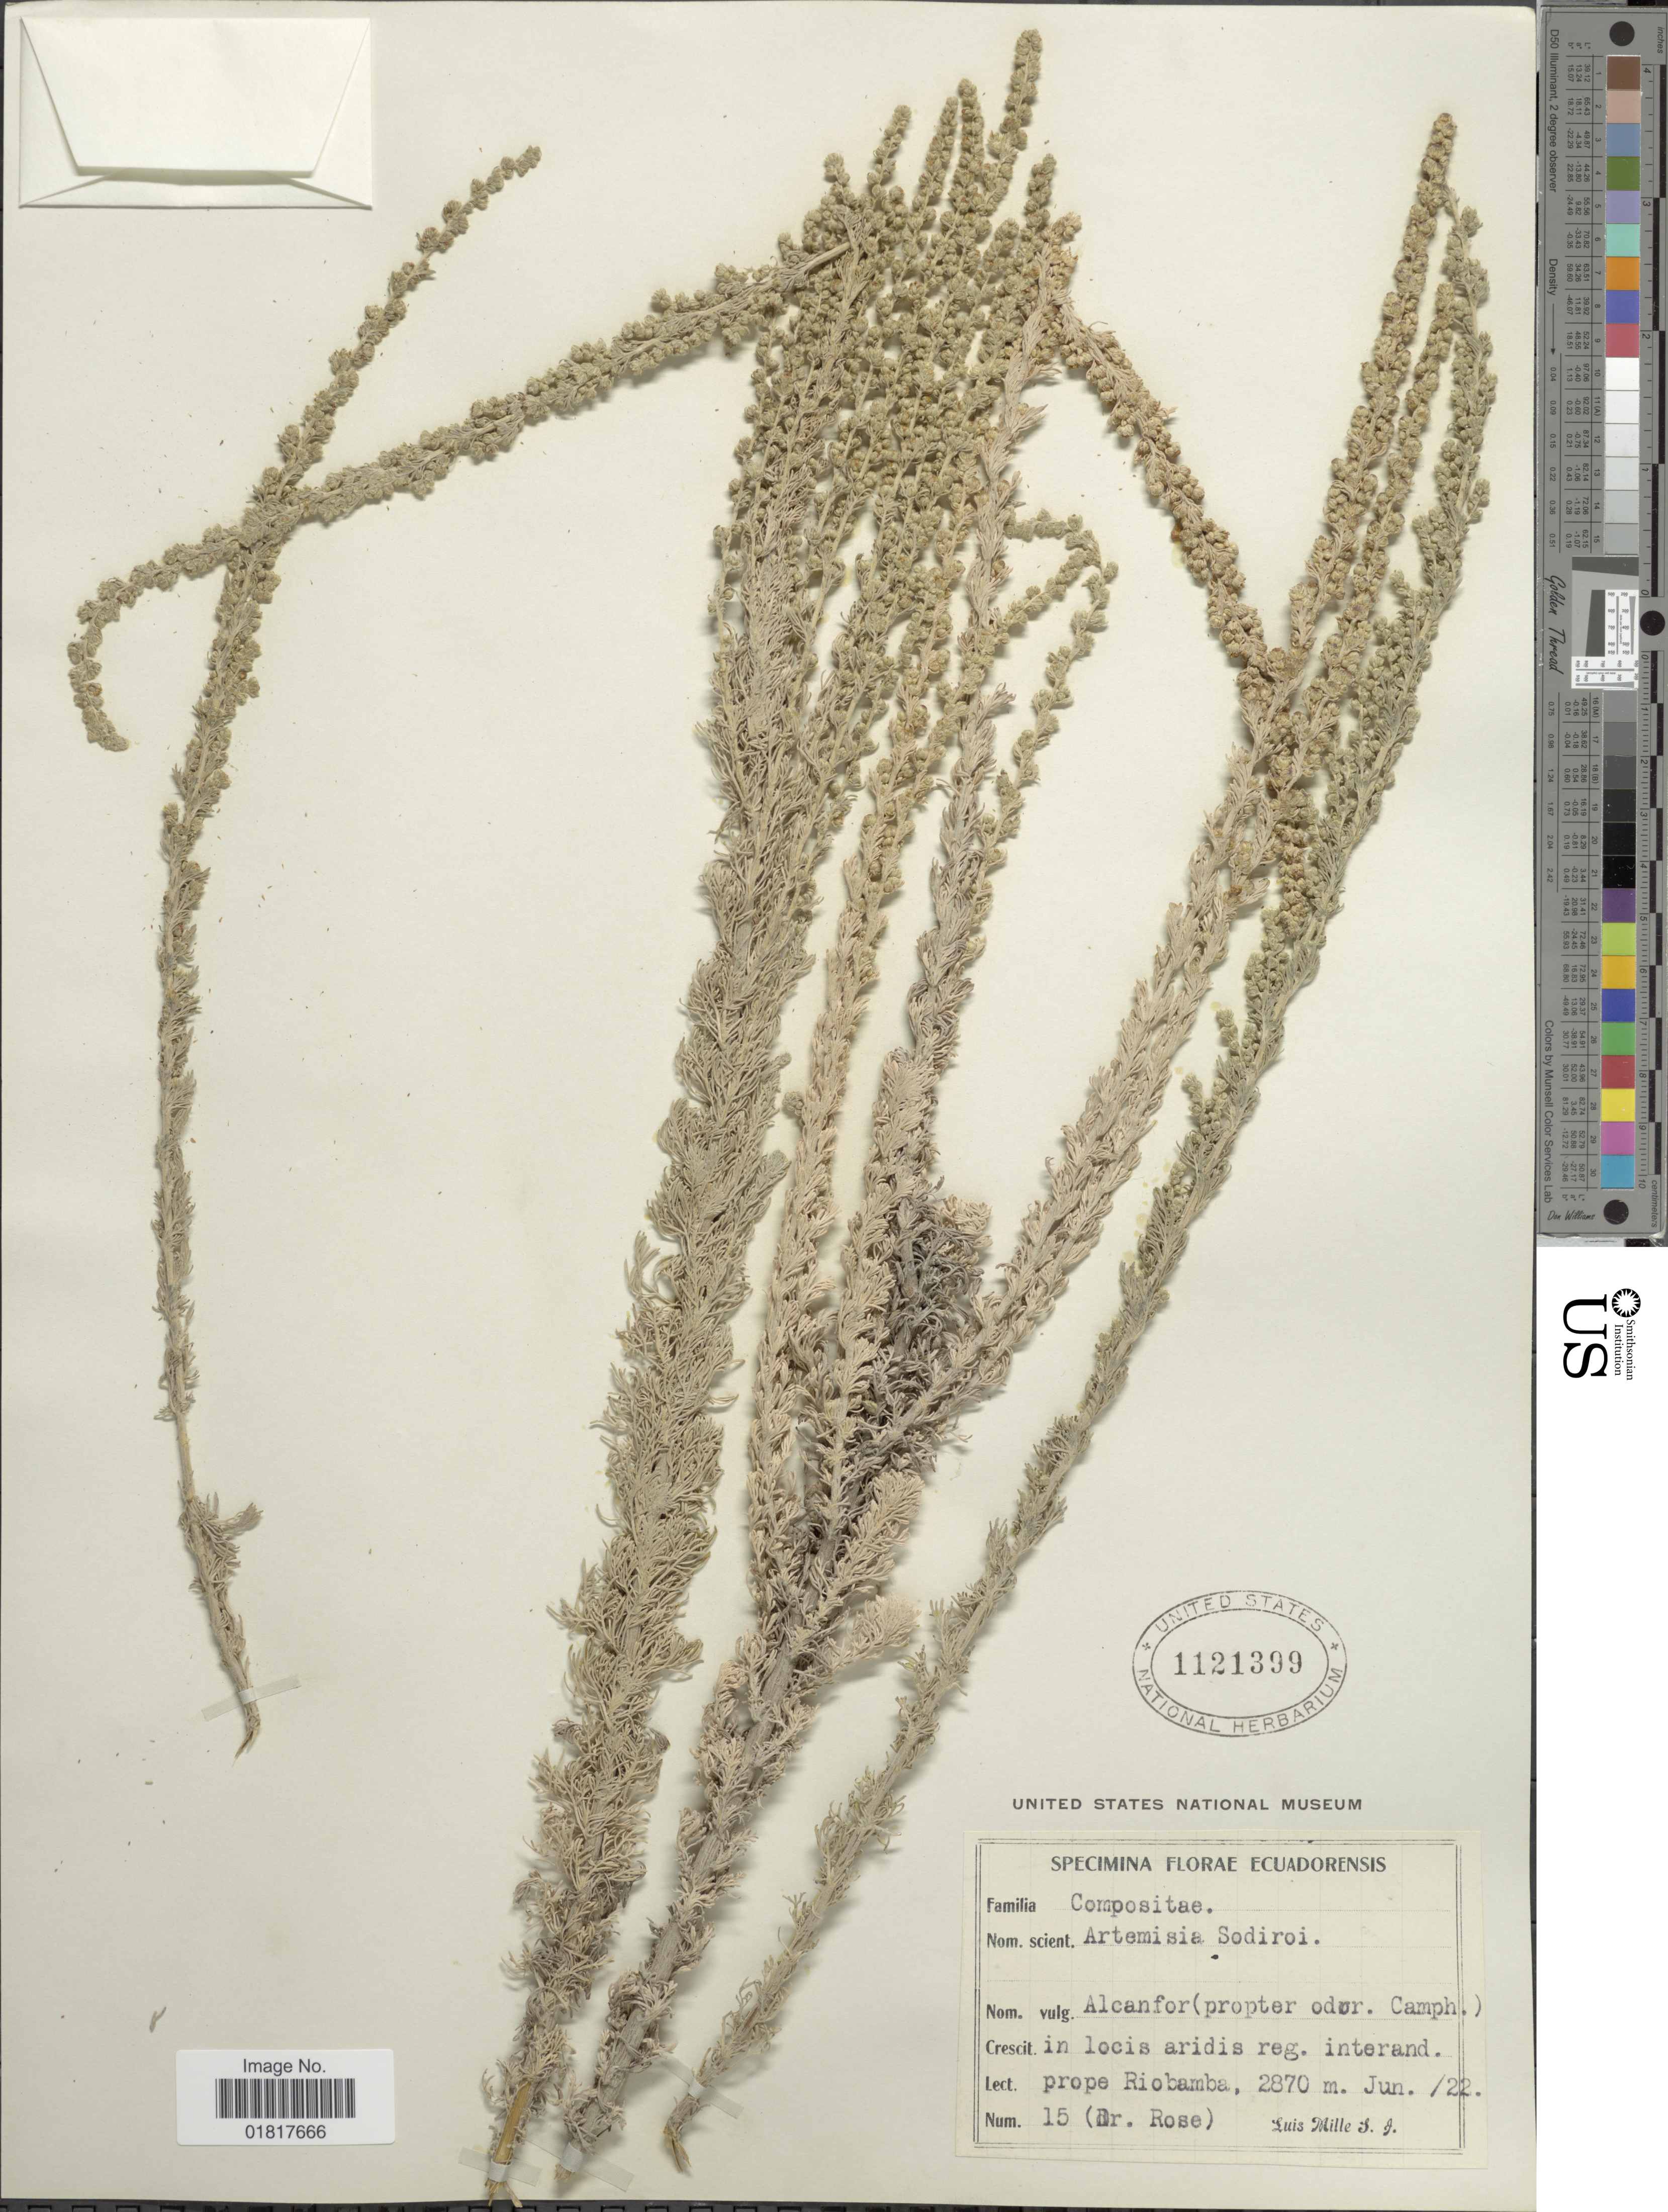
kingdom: Plantae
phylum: Tracheophyta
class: Magnoliopsida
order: Asterales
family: Asteraceae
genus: Artemisia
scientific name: Artemisia sodiroi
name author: Hieron.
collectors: L. Mille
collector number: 15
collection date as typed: Transcribed d/m/y: /6/22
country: Ecuador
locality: In locis aridis reg. interand. prope Riobamba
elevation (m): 2870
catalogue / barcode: US 1121399